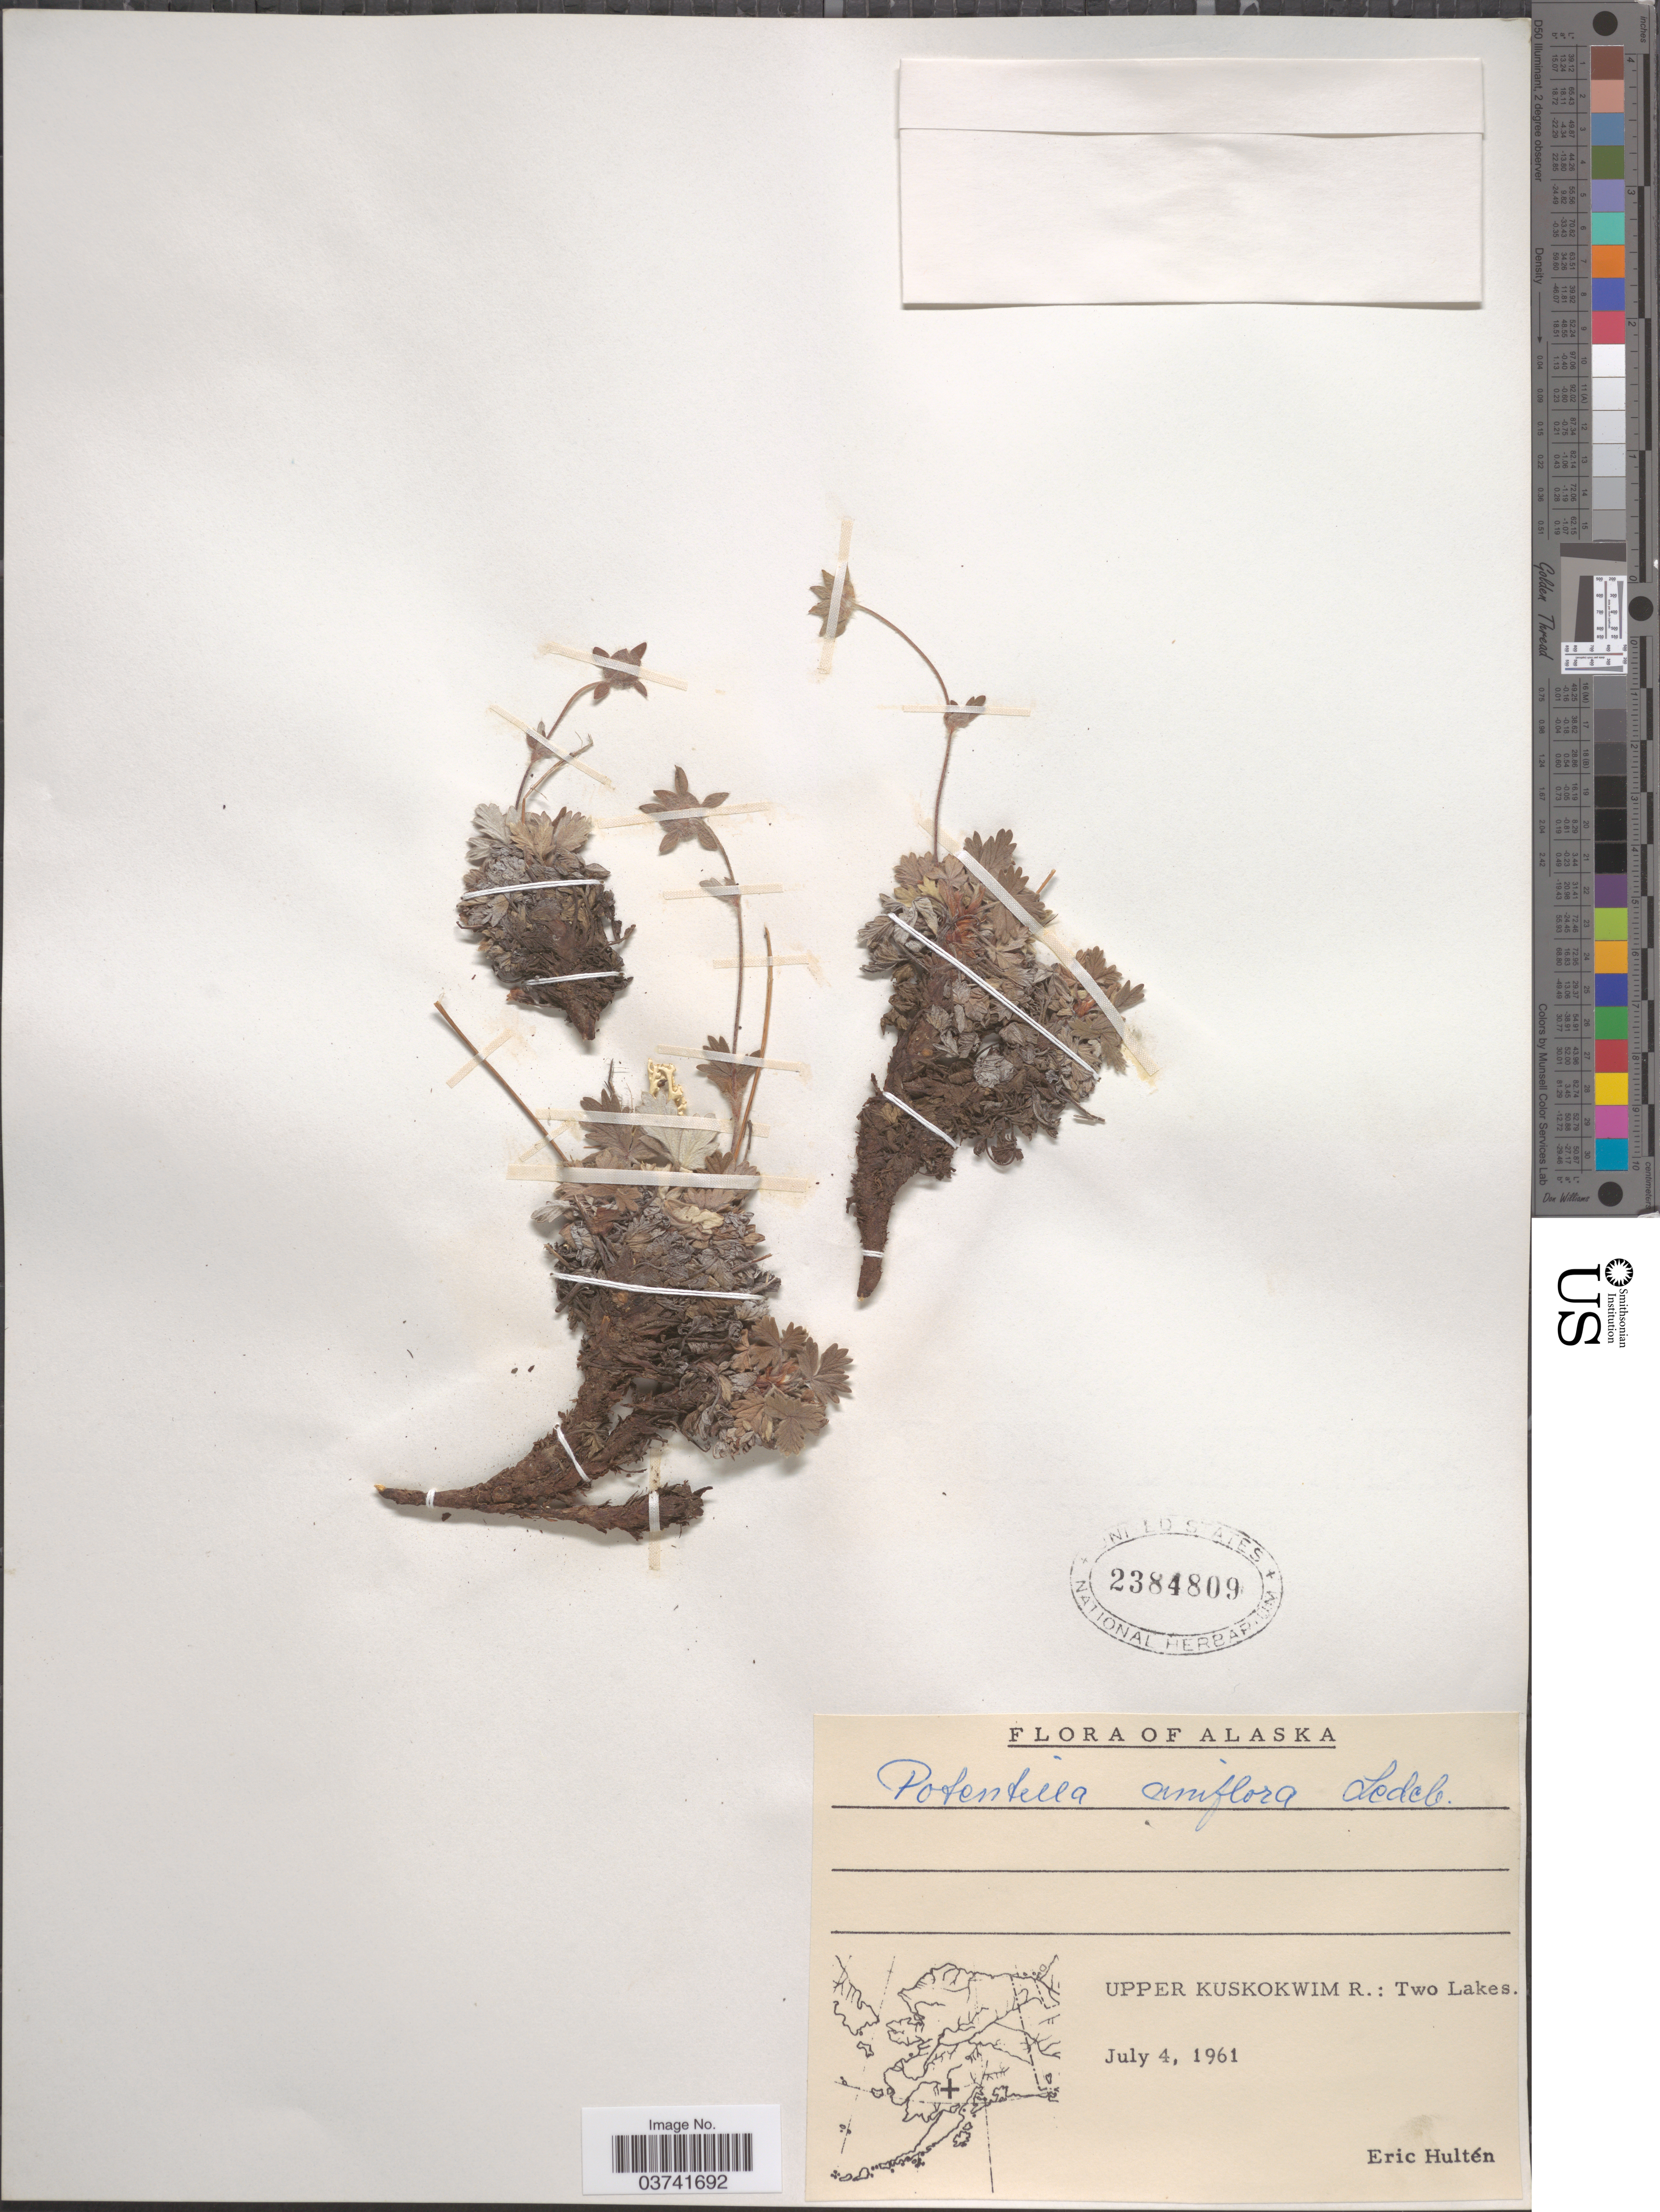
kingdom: Plantae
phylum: Tracheophyta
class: Magnoliopsida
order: Rosales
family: Rosaceae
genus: Potentilla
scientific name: Potentilla uniflora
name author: Ledeb.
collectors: E. G. Hultén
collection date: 1961-07-04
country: United States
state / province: Alaska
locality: Upper Kuskokwim R.: Two Lakes.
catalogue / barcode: US 2384809